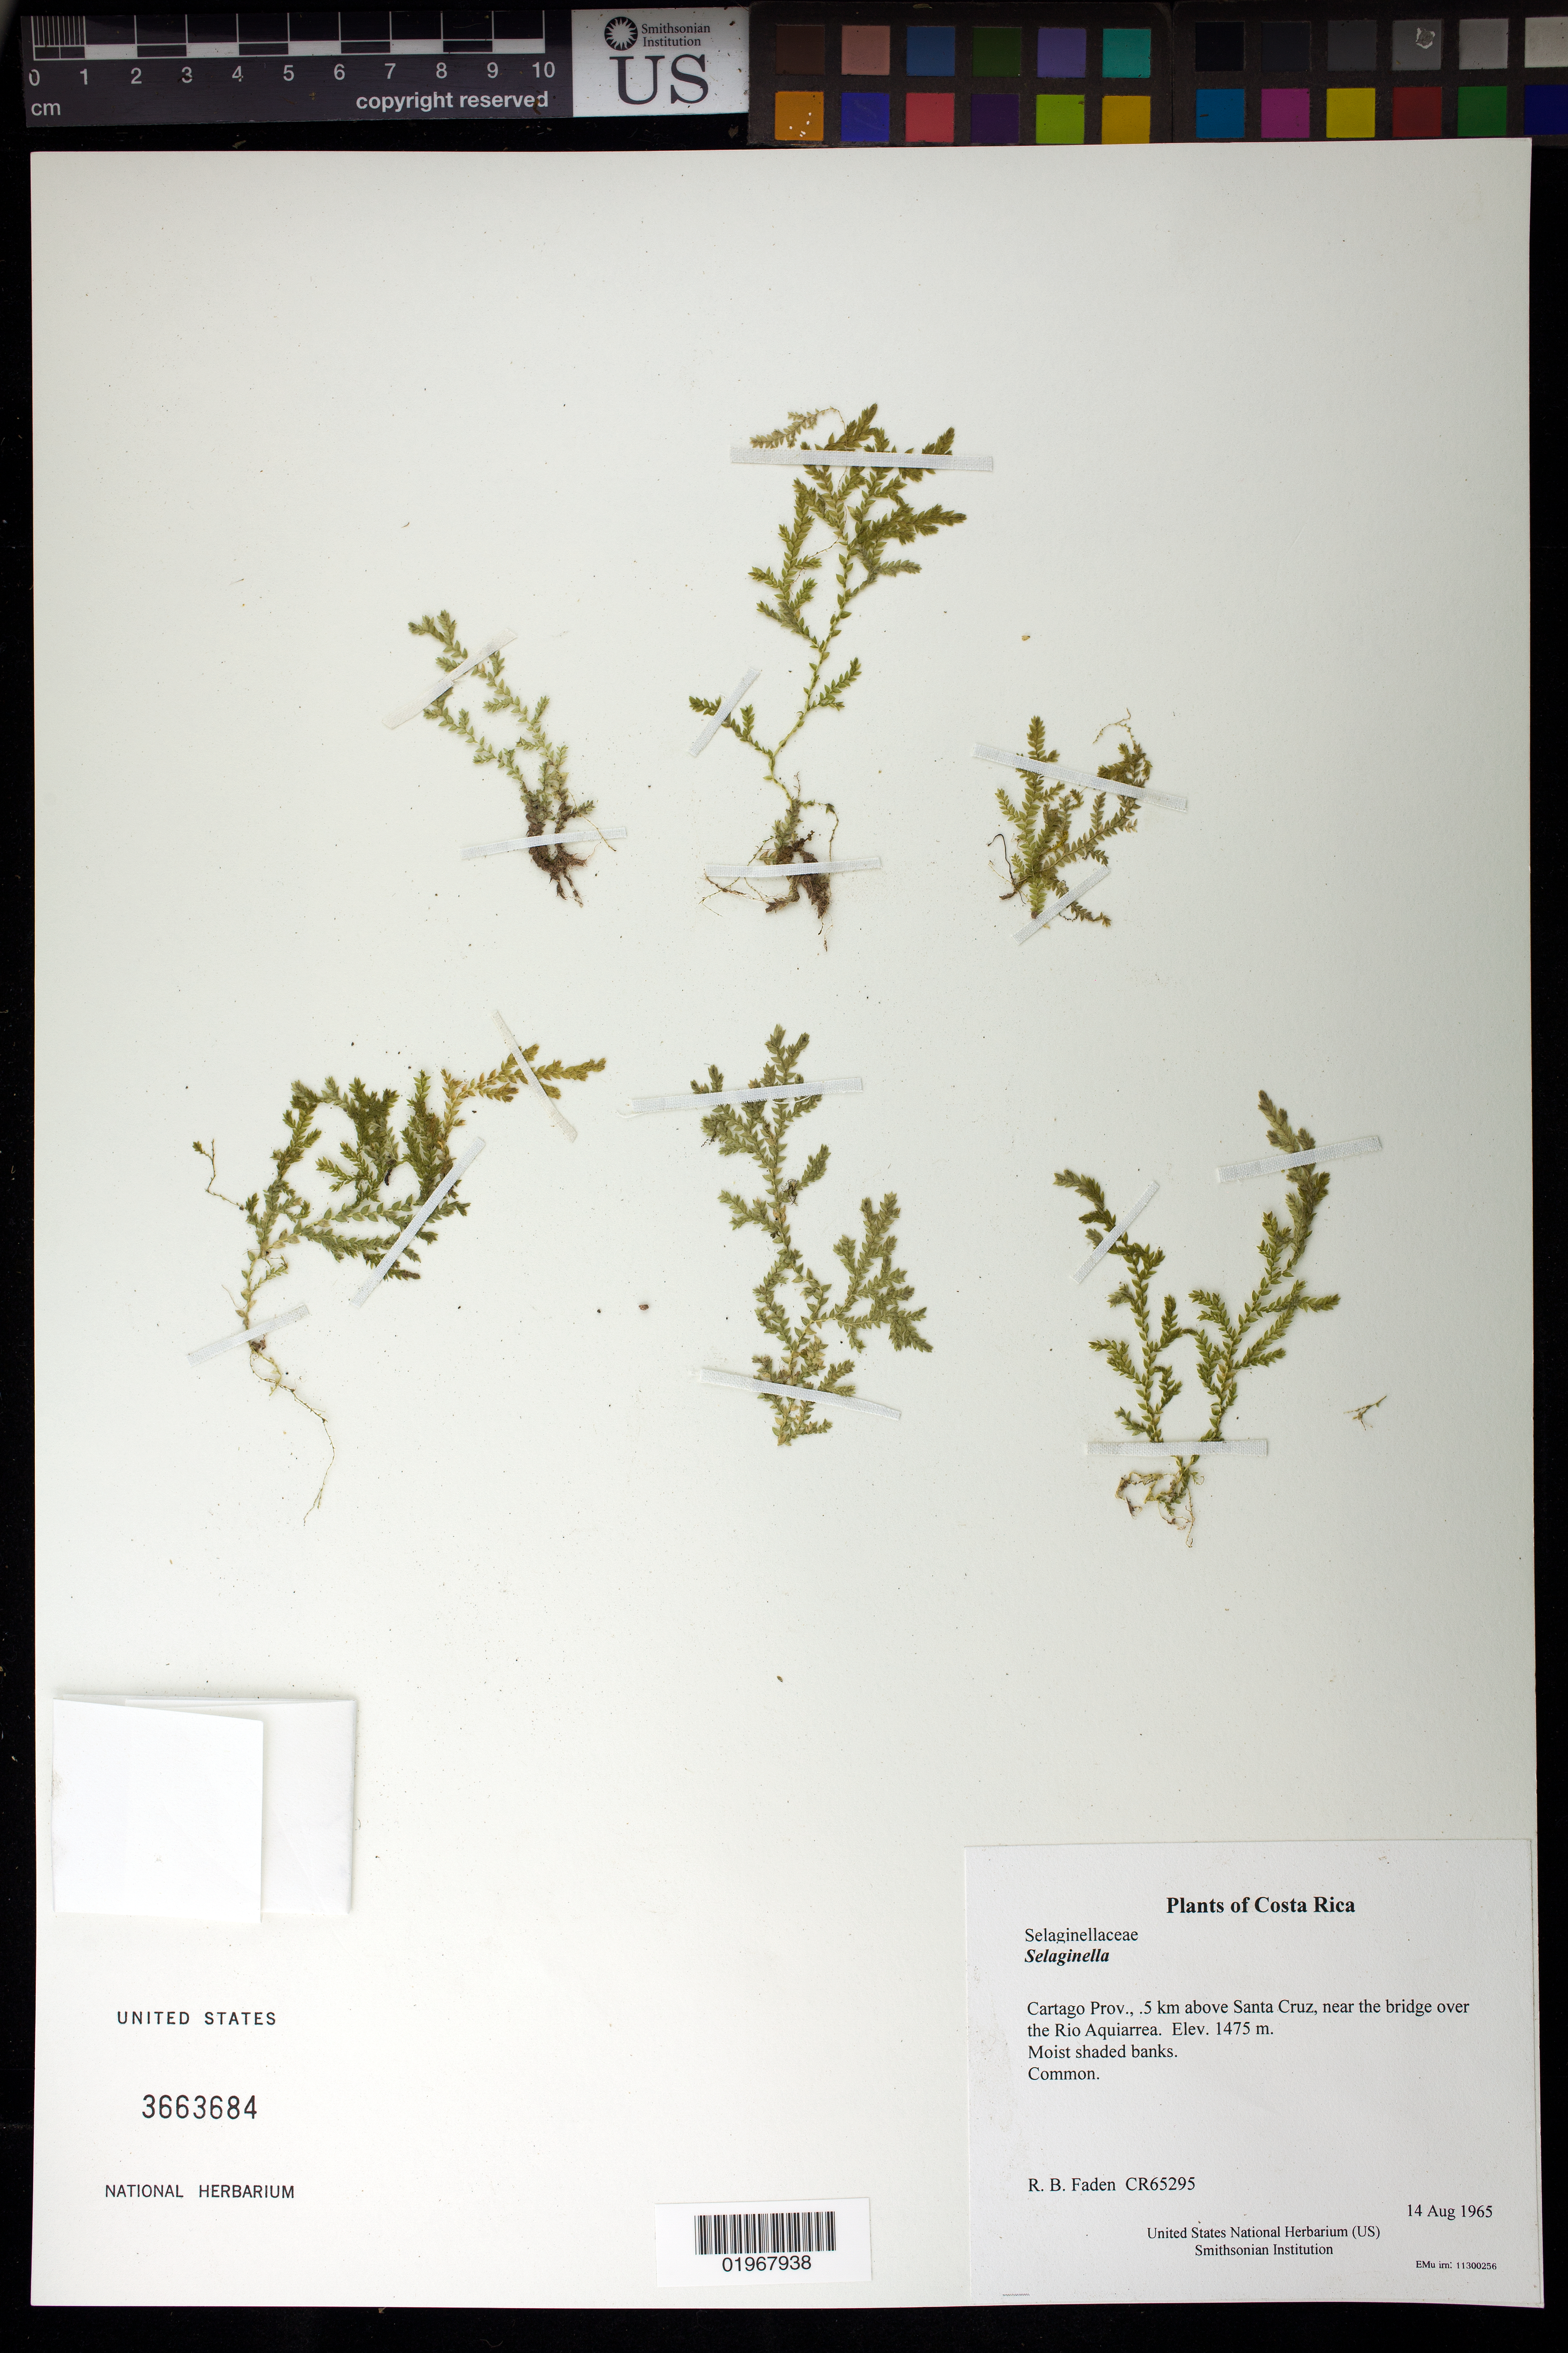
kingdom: Plantae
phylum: Tracheophyta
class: Lycopodiopsida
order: Selaginellales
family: Selaginellaceae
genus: Selaginella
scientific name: Selaginella sp.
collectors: R. B. Faden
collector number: CR65295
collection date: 1965-08-14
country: Costa Rica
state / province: Cartago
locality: .5 km above Santa Cruz, near the bridge over the Rio Aquiarrea.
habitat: Moist shaded banks.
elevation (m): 1475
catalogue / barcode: US 3663684